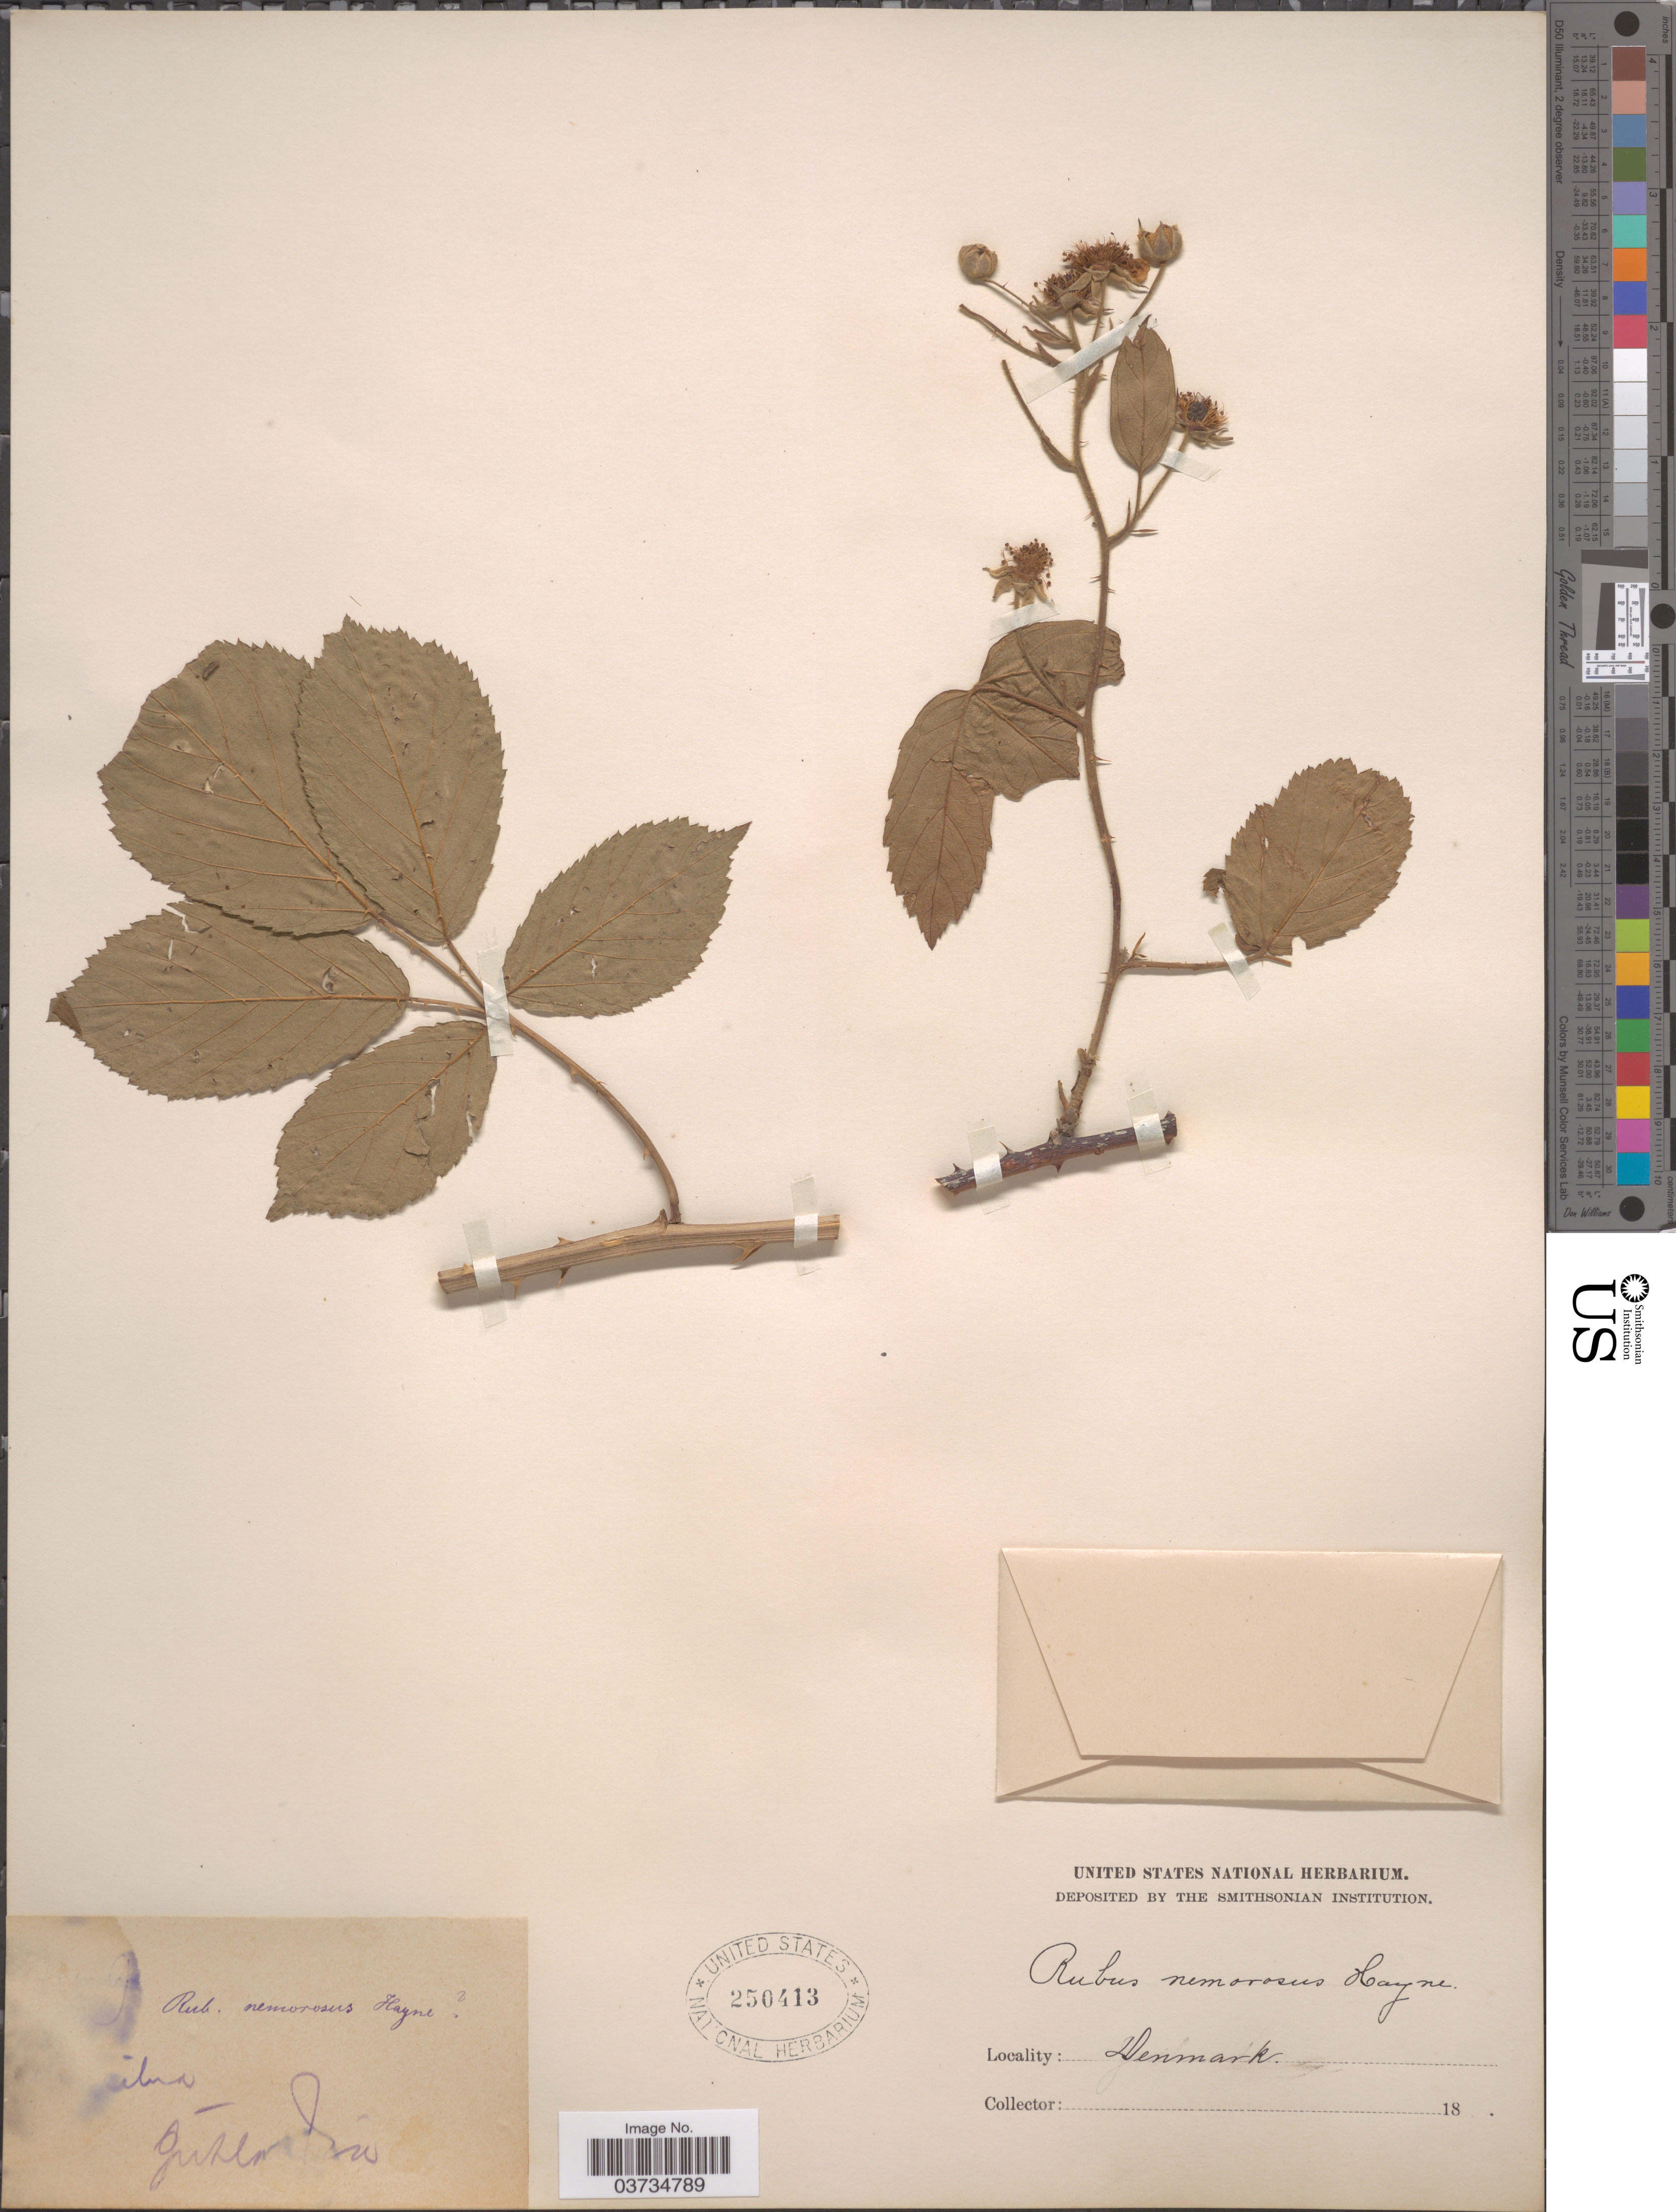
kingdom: Plantae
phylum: Tracheophyta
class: Magnoliopsida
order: Rosales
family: Rosaceae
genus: Rubus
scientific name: Rubus nemorosus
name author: Hayne & Willd.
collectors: ex herb. United States National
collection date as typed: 18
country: Denmark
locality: Jútlandia.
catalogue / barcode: US 250413